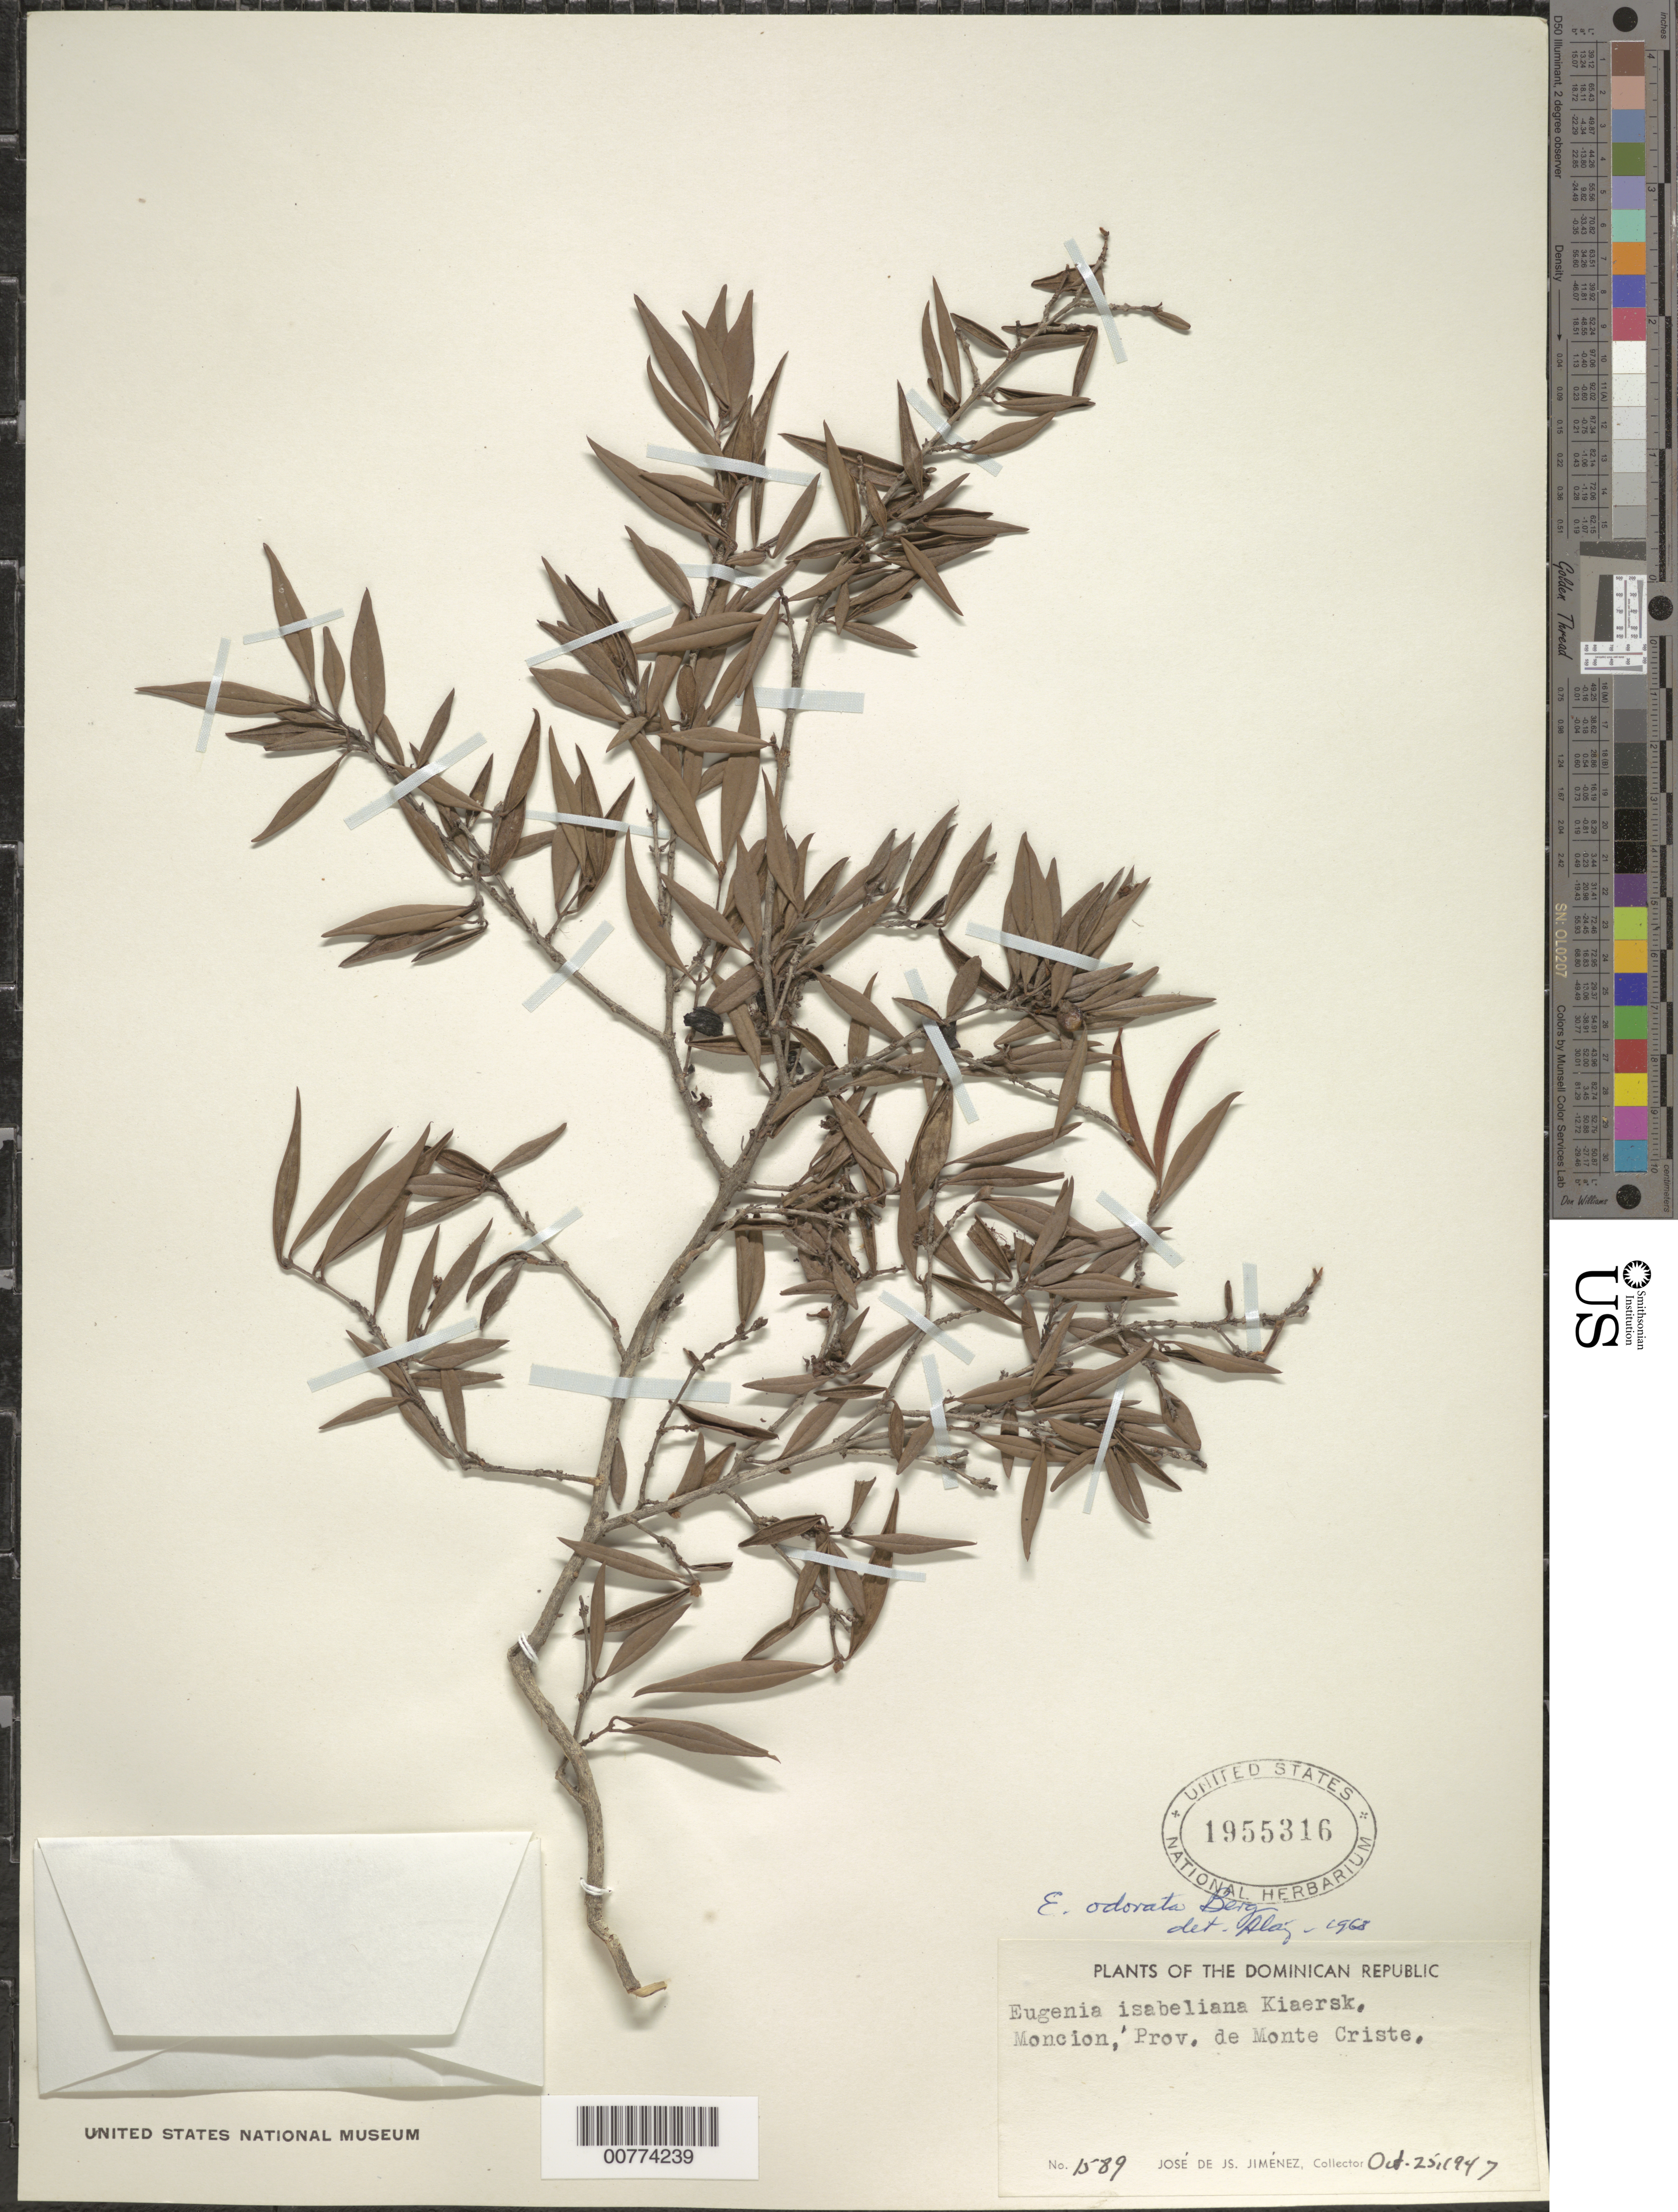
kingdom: Plantae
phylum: Tracheophyta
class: Magnoliopsida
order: Myrtales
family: Myrtaceae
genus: Eugenia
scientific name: Eugenia isabeliana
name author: Kiaersk.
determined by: Liogier, Alain H.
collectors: J. J. Jiménez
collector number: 1589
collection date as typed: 25 Oct 1947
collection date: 1947-10-25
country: Dominican Republic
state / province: Monte Cristi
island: Hispaniola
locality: Monción.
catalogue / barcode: US 1955316